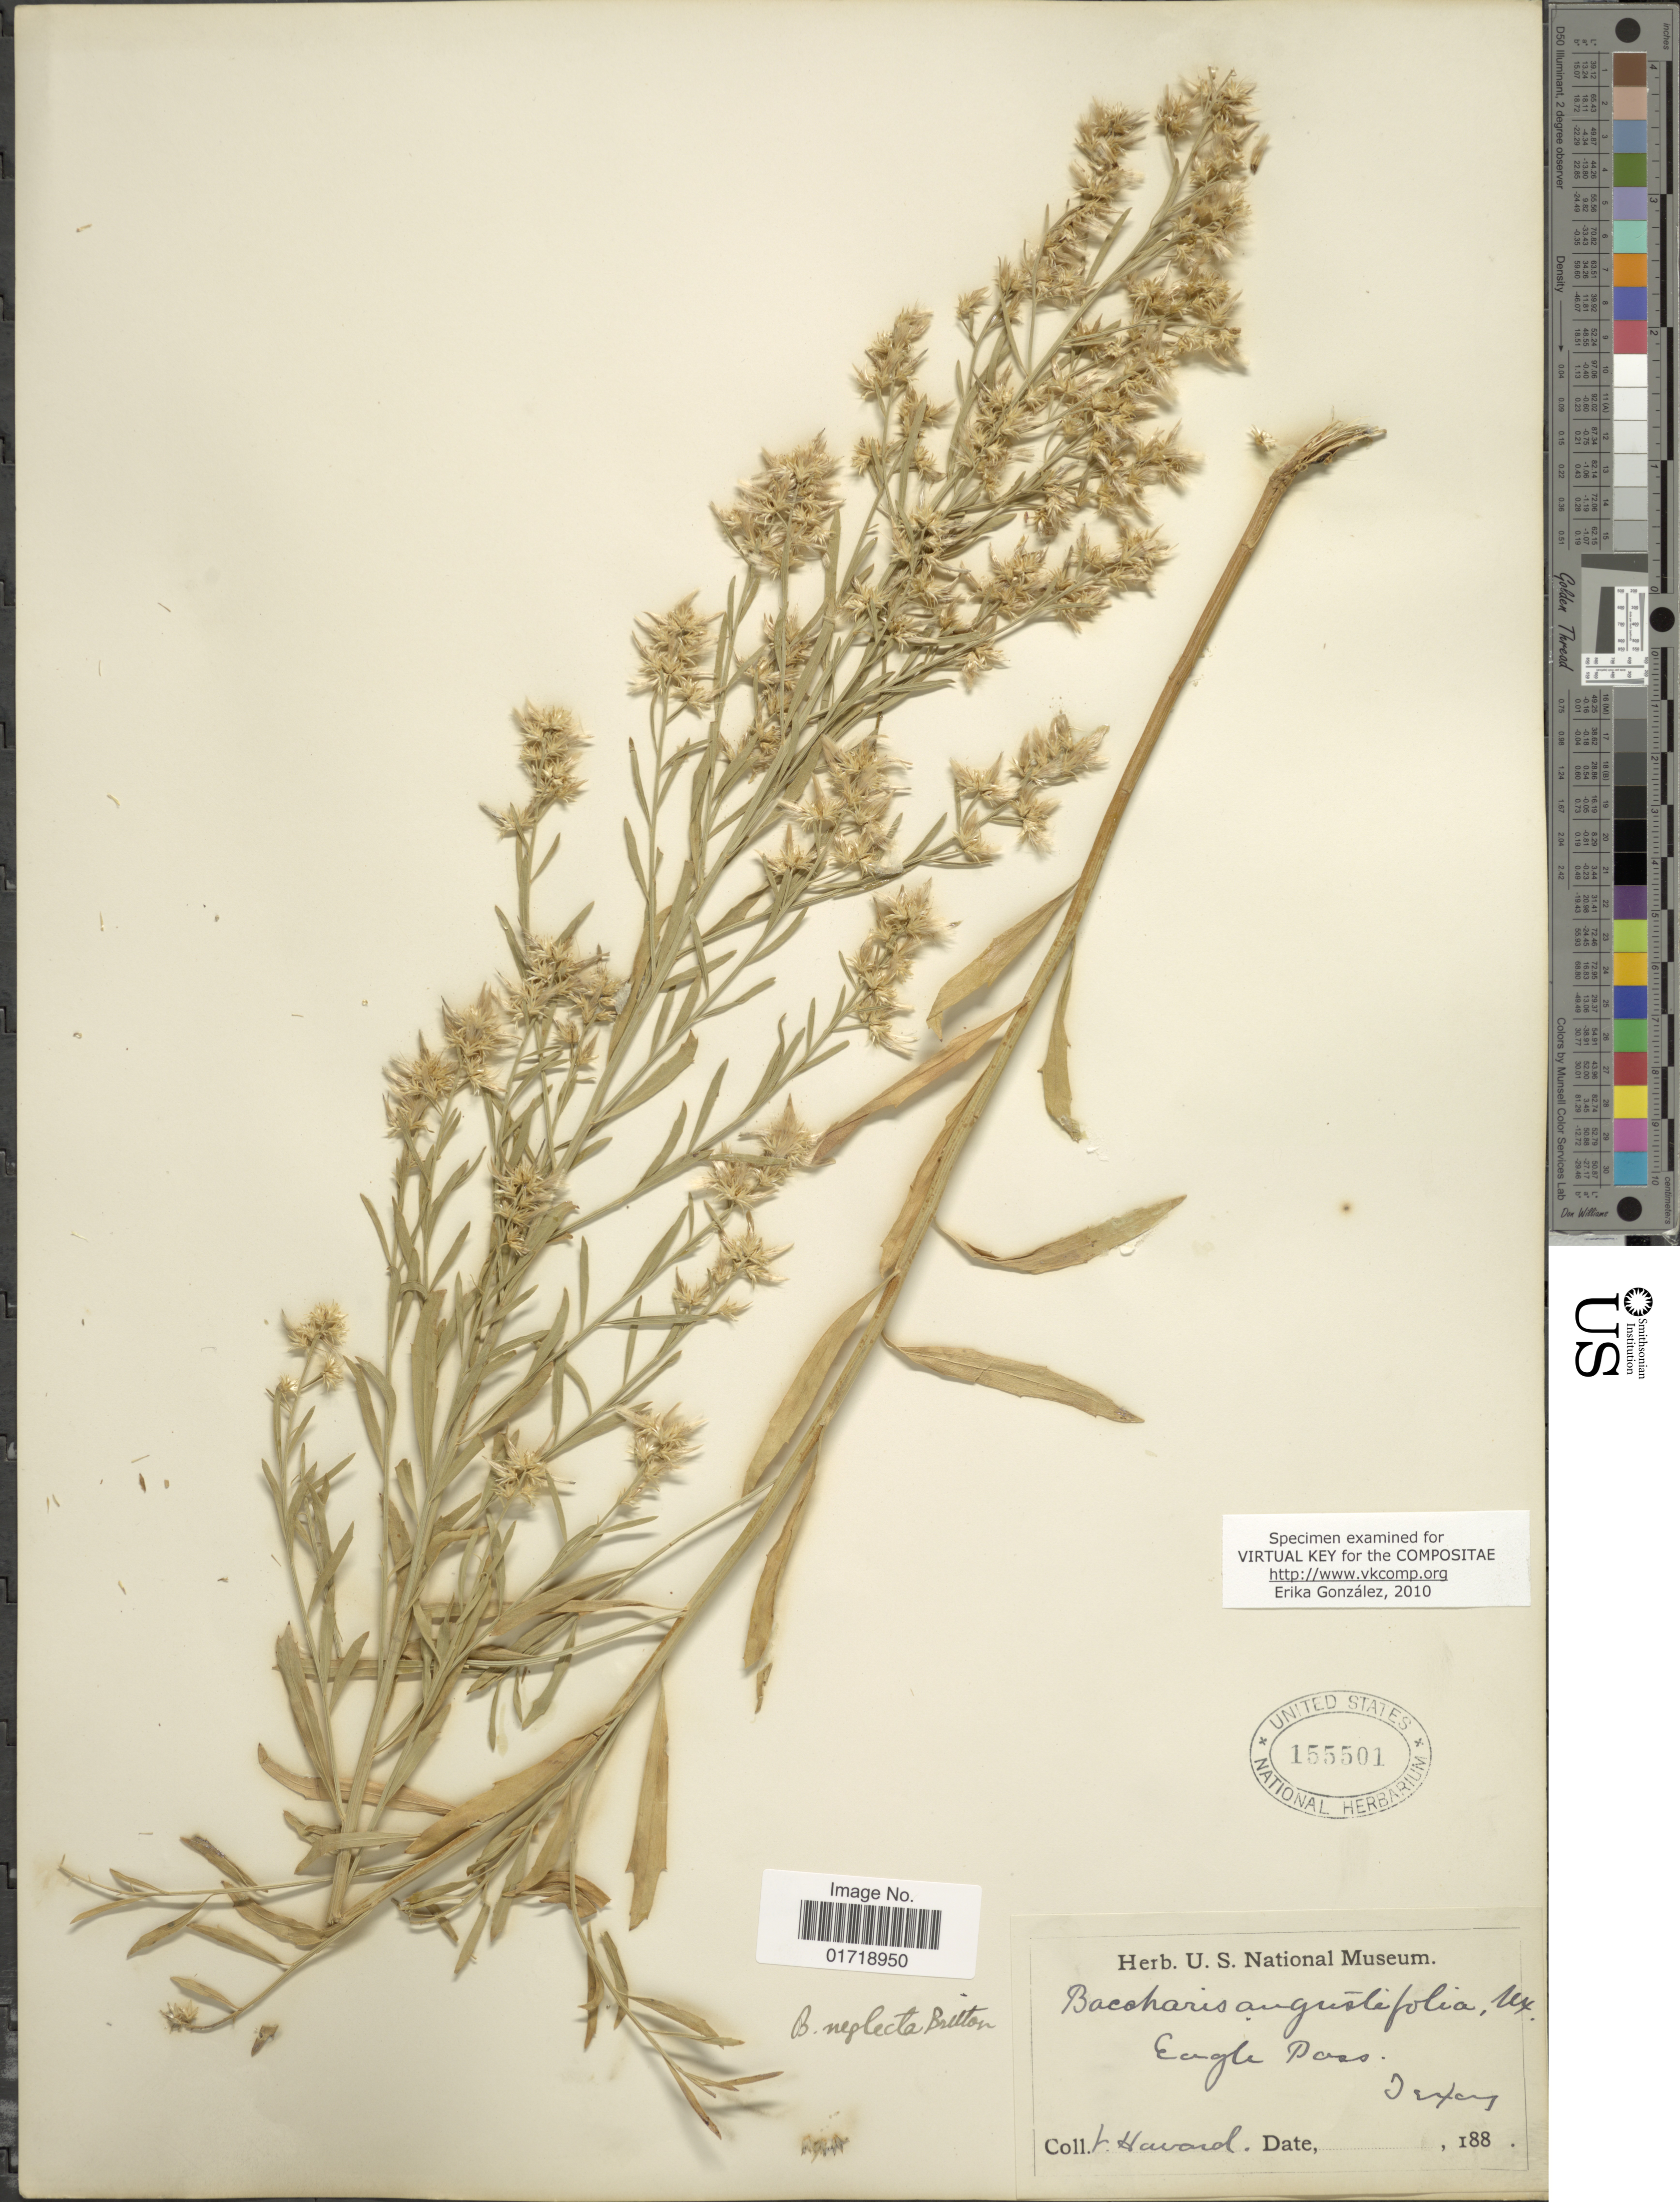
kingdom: Plantae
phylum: Tracheophyta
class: Magnoliopsida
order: Asterales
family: Asteraceae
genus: Baccharis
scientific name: Baccharis neglecta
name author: Britton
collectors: V. Harvard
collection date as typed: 188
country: United States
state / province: Texas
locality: Eagle Pass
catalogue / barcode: US 155501